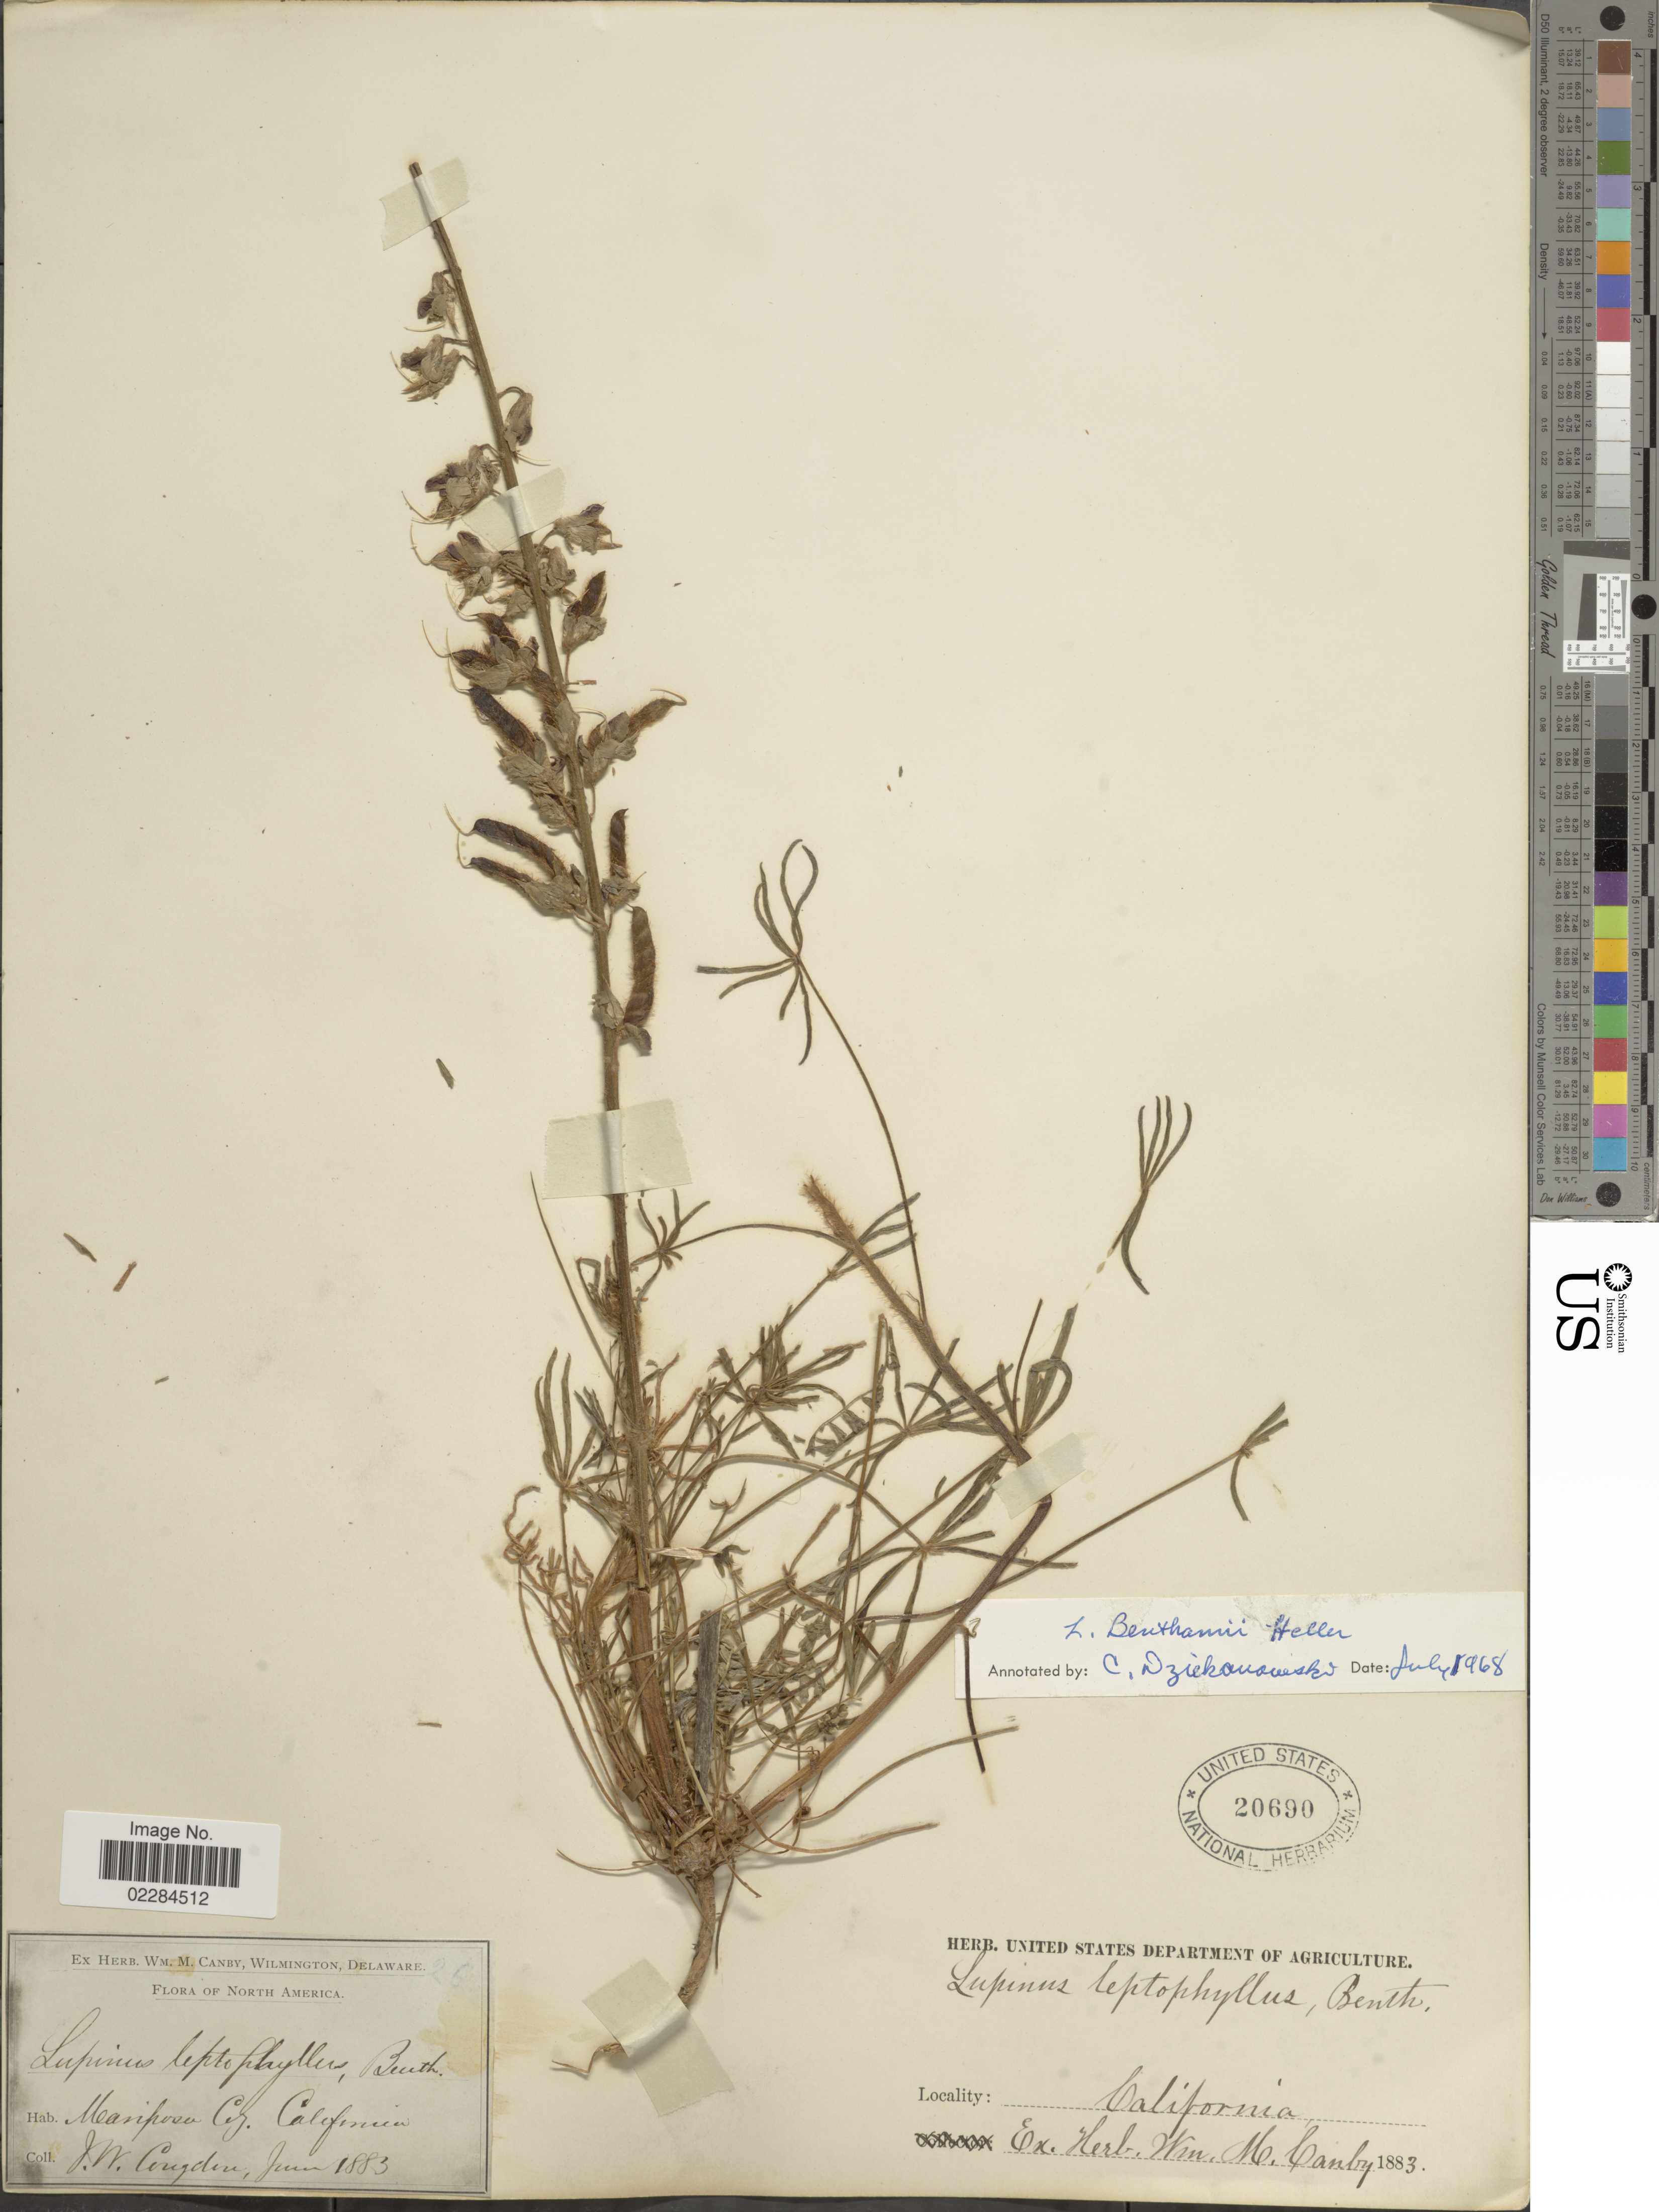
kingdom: Plantae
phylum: Tracheophyta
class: Magnoliopsida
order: Fabales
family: Fabaceae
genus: Lupinus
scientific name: Lupinus benthamii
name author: A. Heller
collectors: J. W. Congdon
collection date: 1883-01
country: United States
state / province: California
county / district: Mariposa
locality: Mariposa Cy. California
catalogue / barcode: US 20690